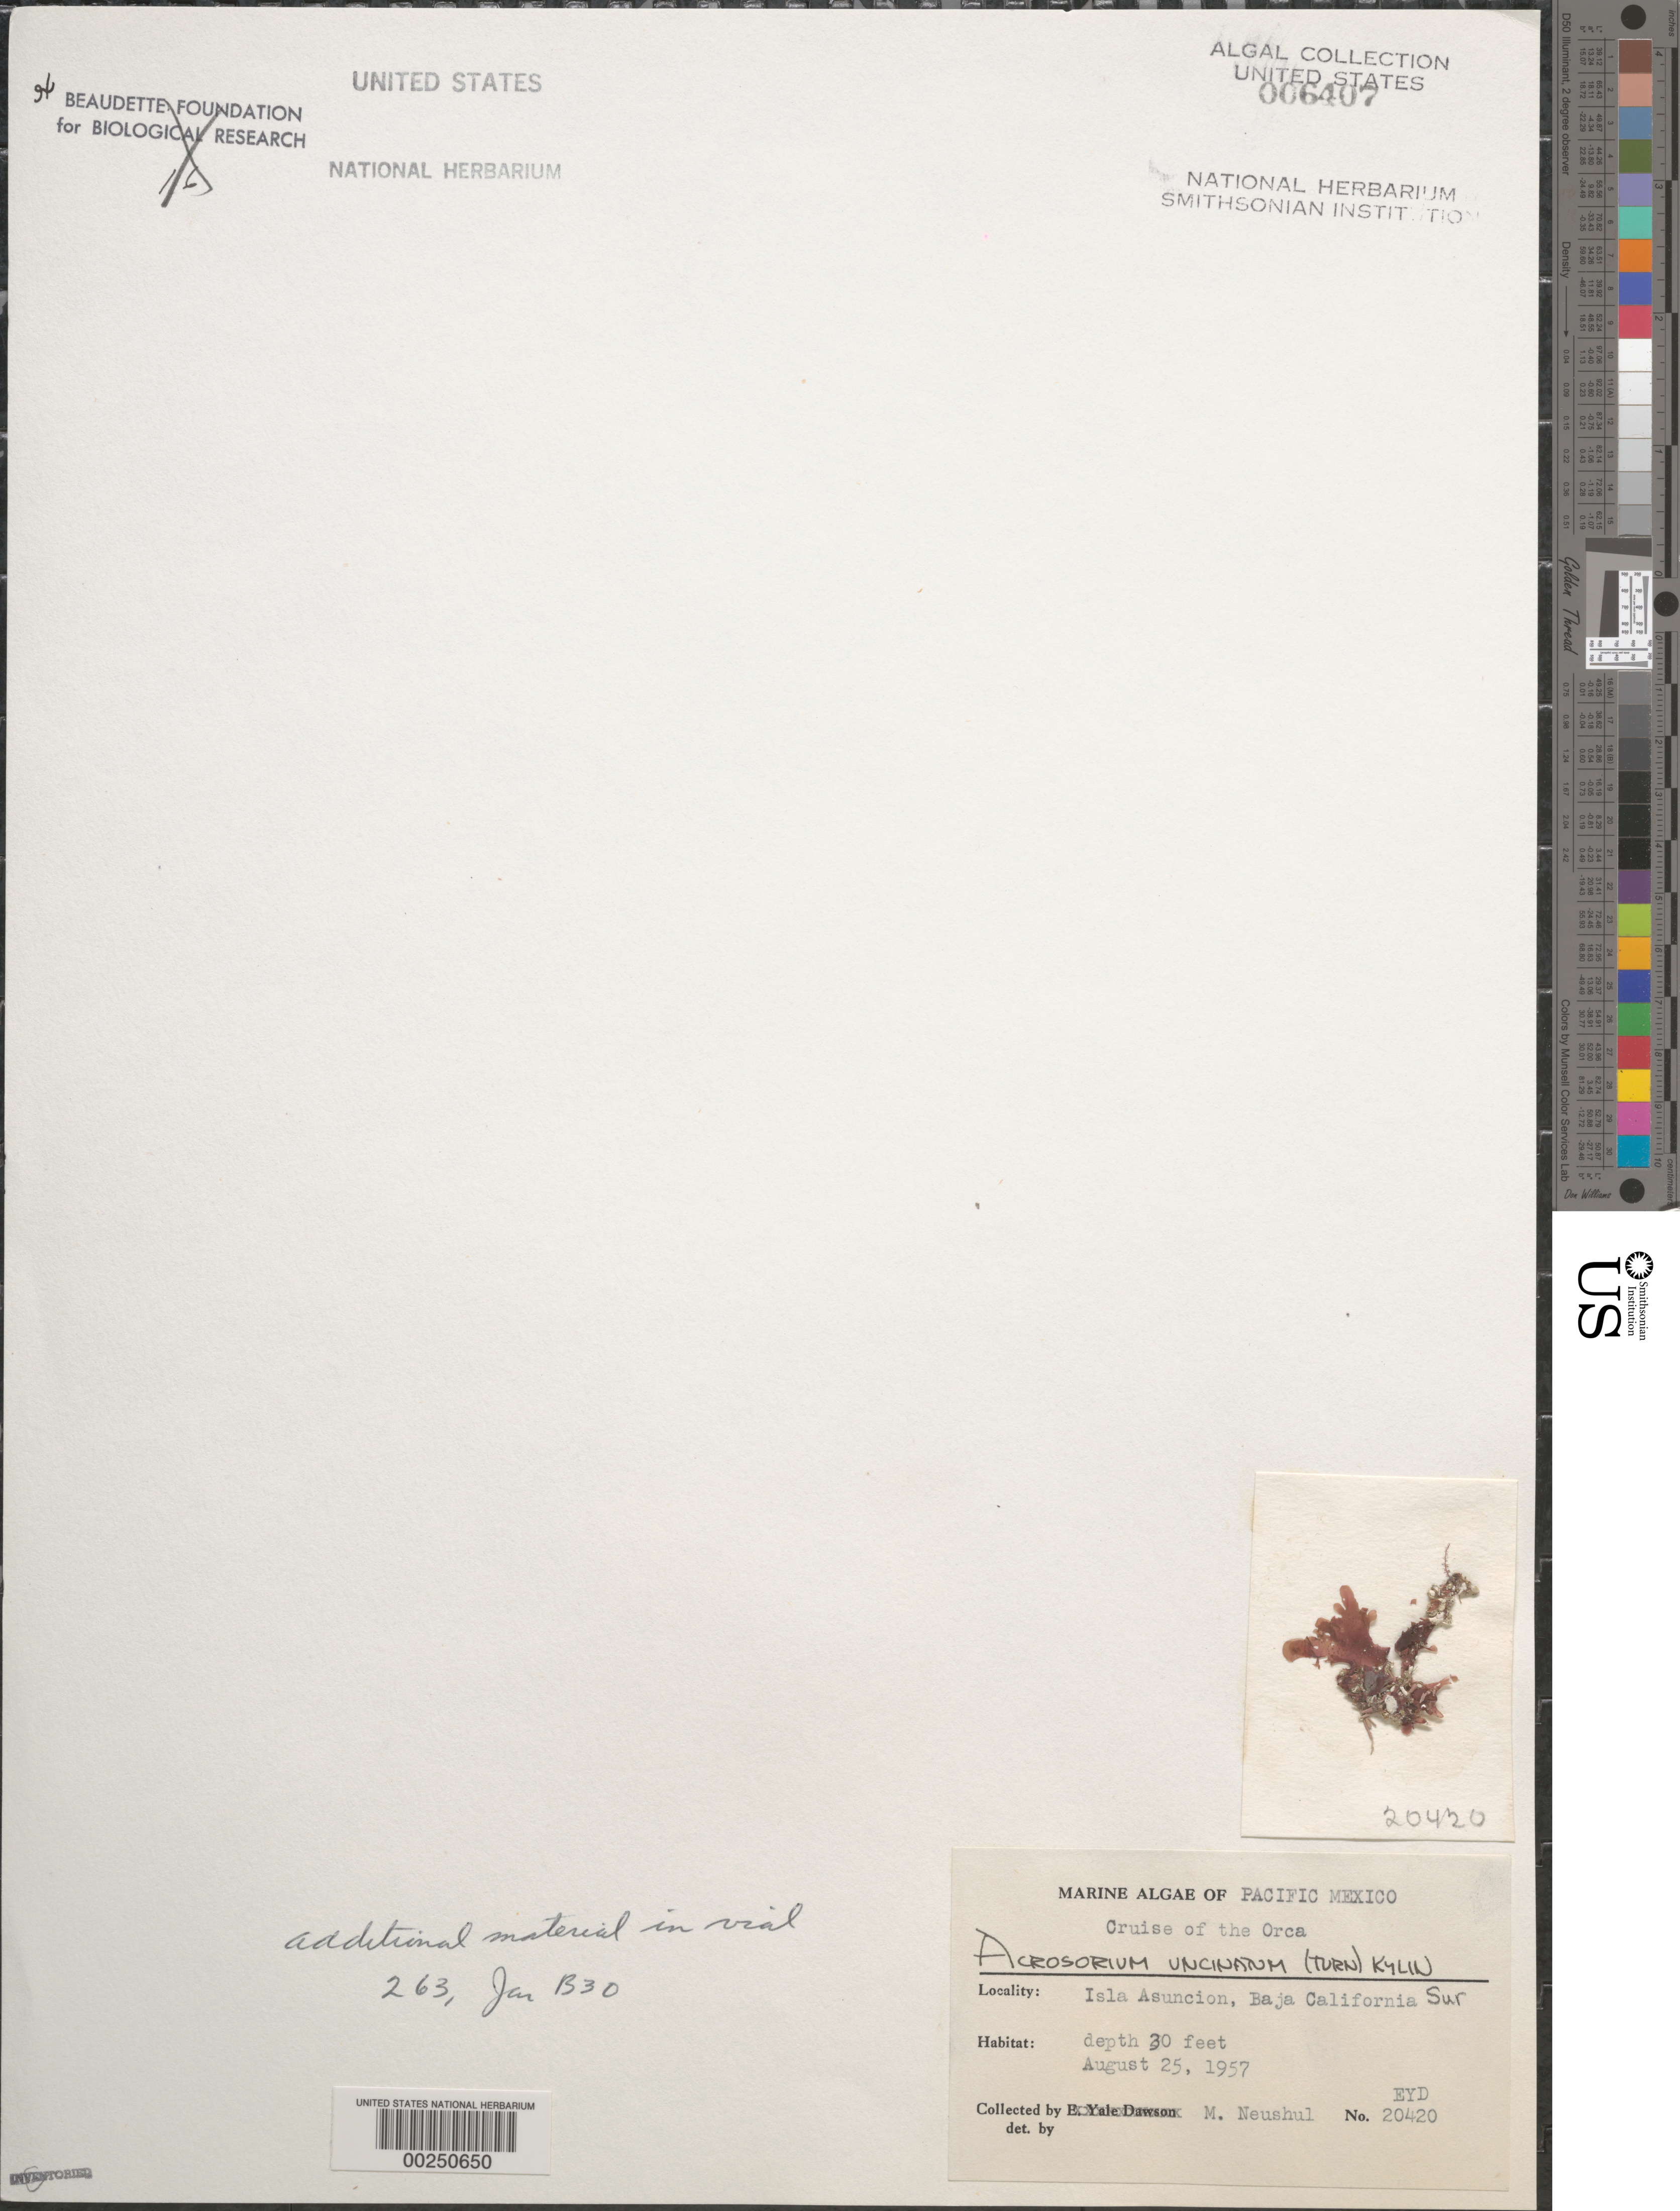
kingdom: Plantae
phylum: Rhodophyta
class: Florideophyceae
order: Ceramiales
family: Delesseriaceae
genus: Cryptopleura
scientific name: Cryptopleura ramosa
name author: (Huds.) L.M. Newton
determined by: Algae name updating Project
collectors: M. Neushul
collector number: EYD 20420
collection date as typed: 25 Aug 1957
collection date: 1957-08-25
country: Mexico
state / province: Baja California Sur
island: Isla Asuncion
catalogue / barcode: US 6407